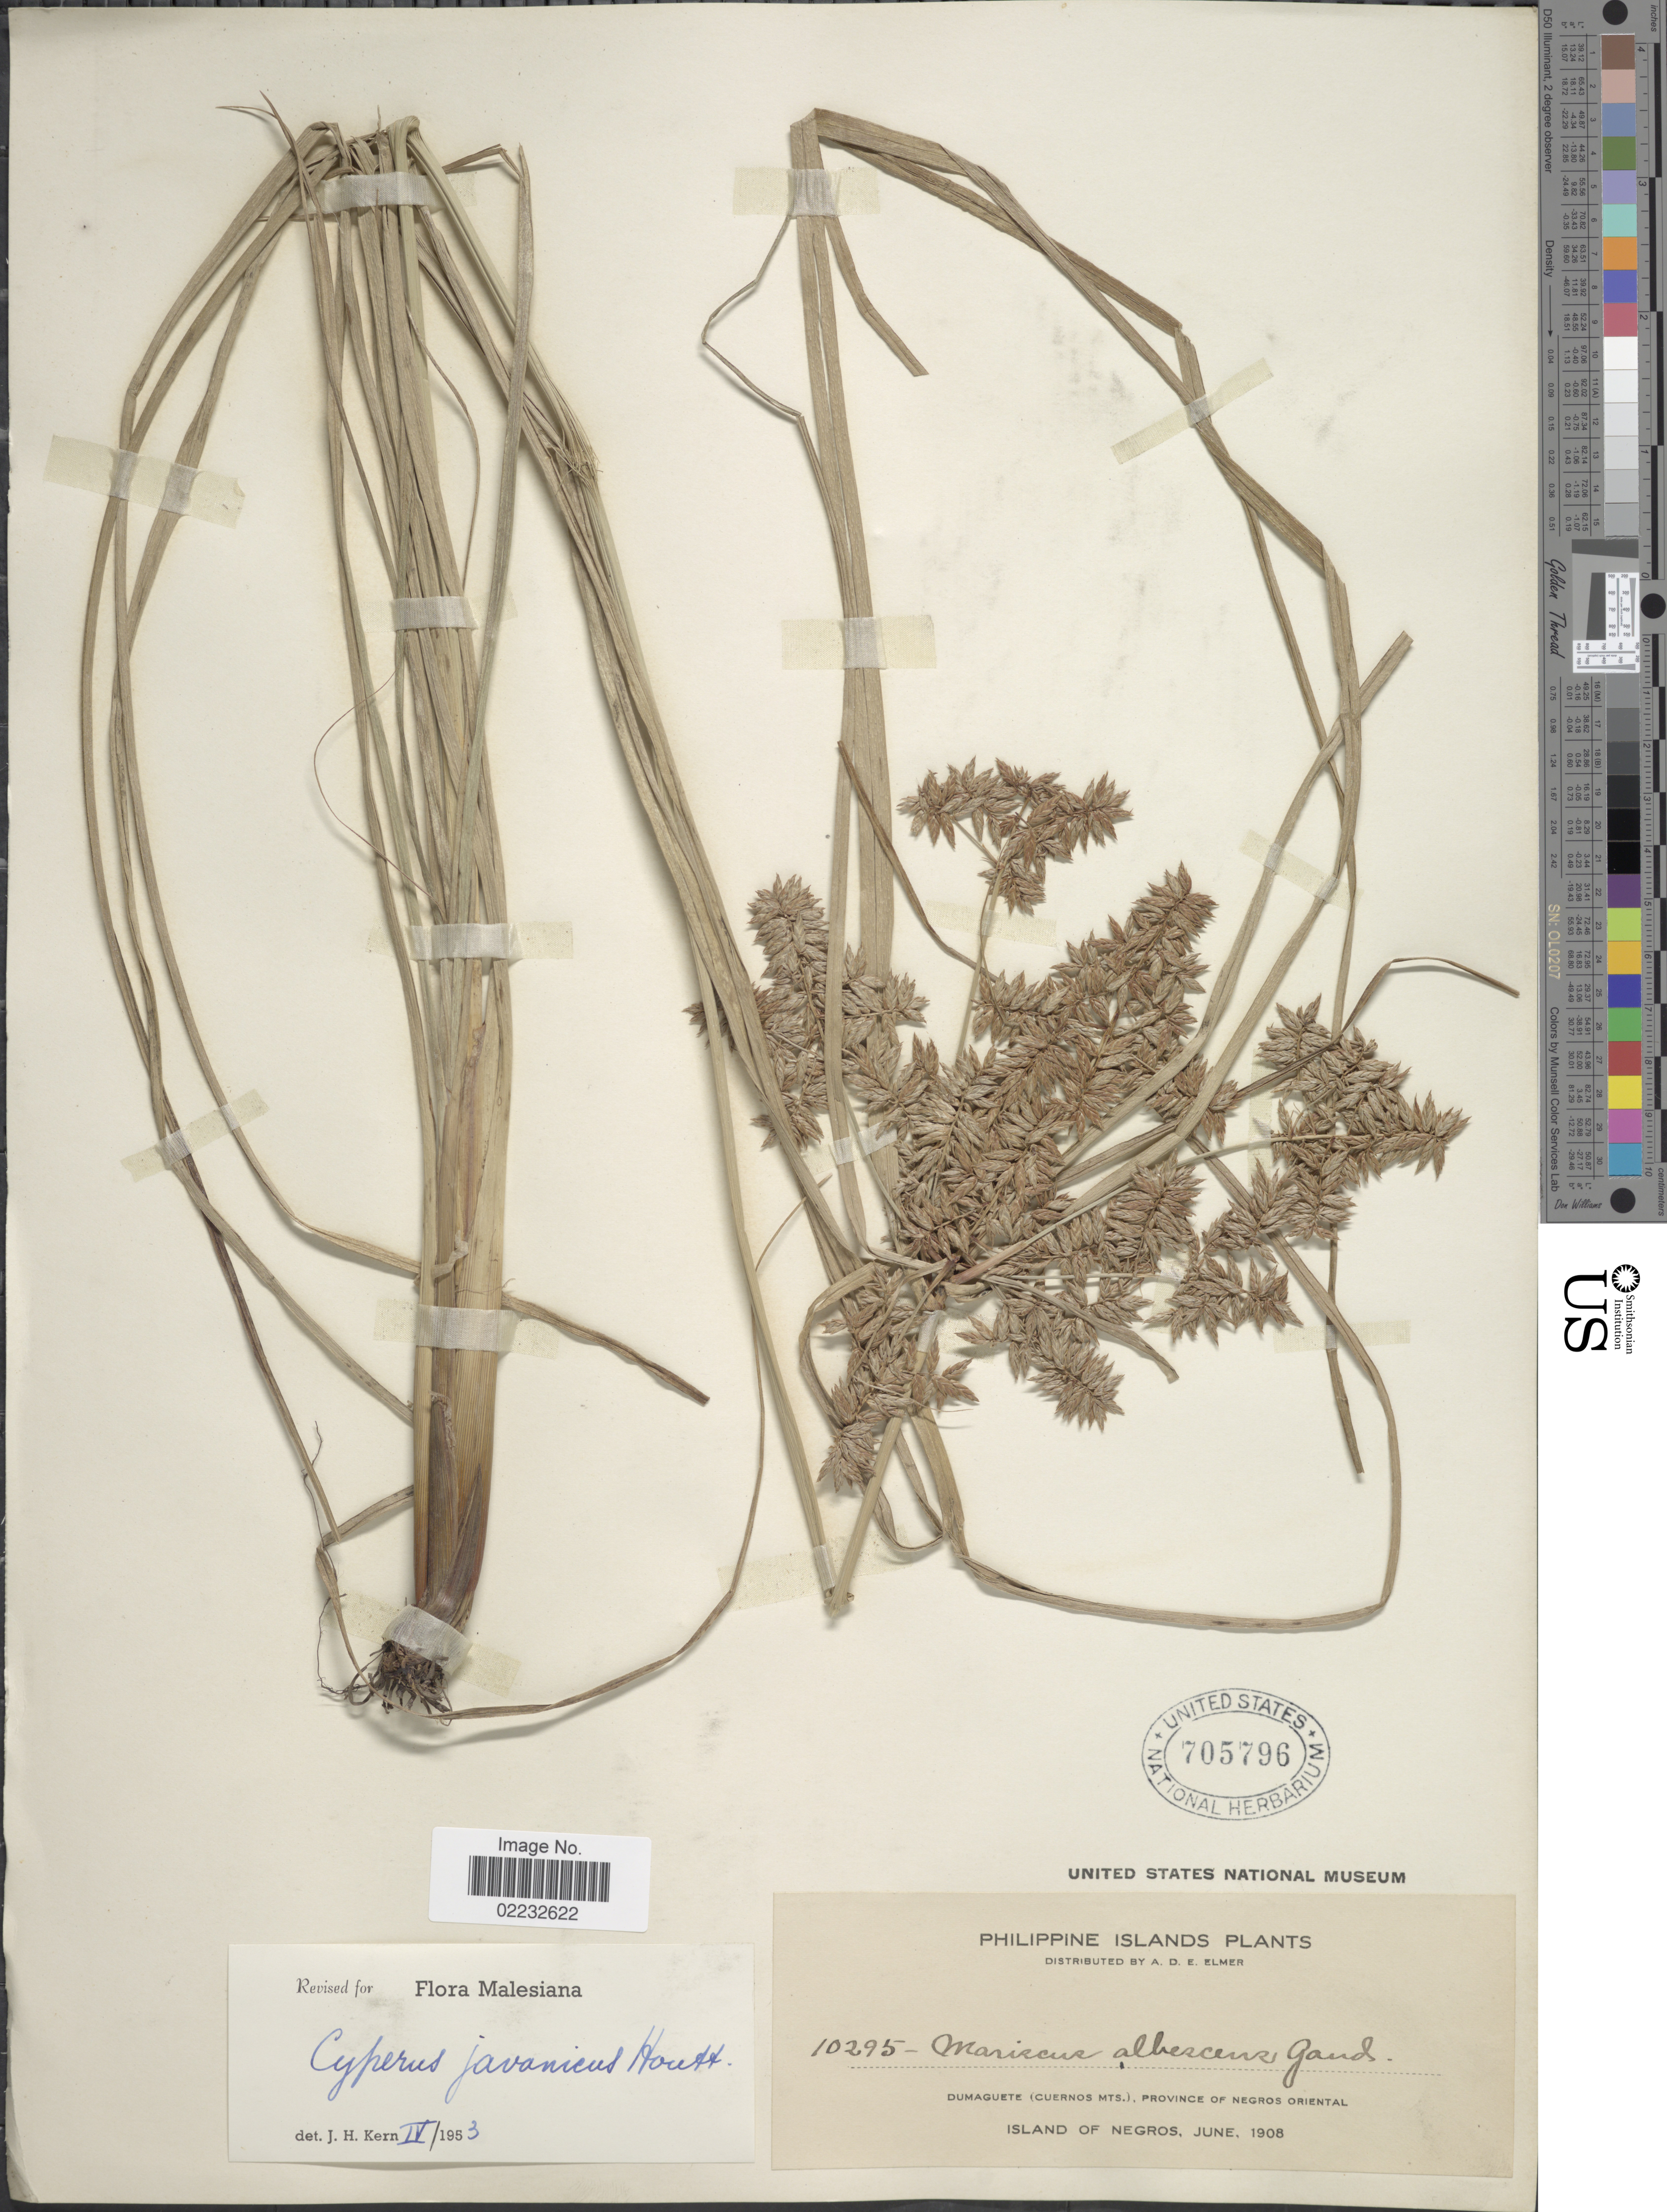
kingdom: Plantae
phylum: Tracheophyta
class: Liliopsida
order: Poales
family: Cyperaceae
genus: Cyperus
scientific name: Cyperus javanicus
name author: Houtt.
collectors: A. D. E. Elmer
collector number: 10295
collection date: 1908-06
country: Philippines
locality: Dumaguete (Cuernos Mts.), Province of Negros Oriental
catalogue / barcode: US 705796